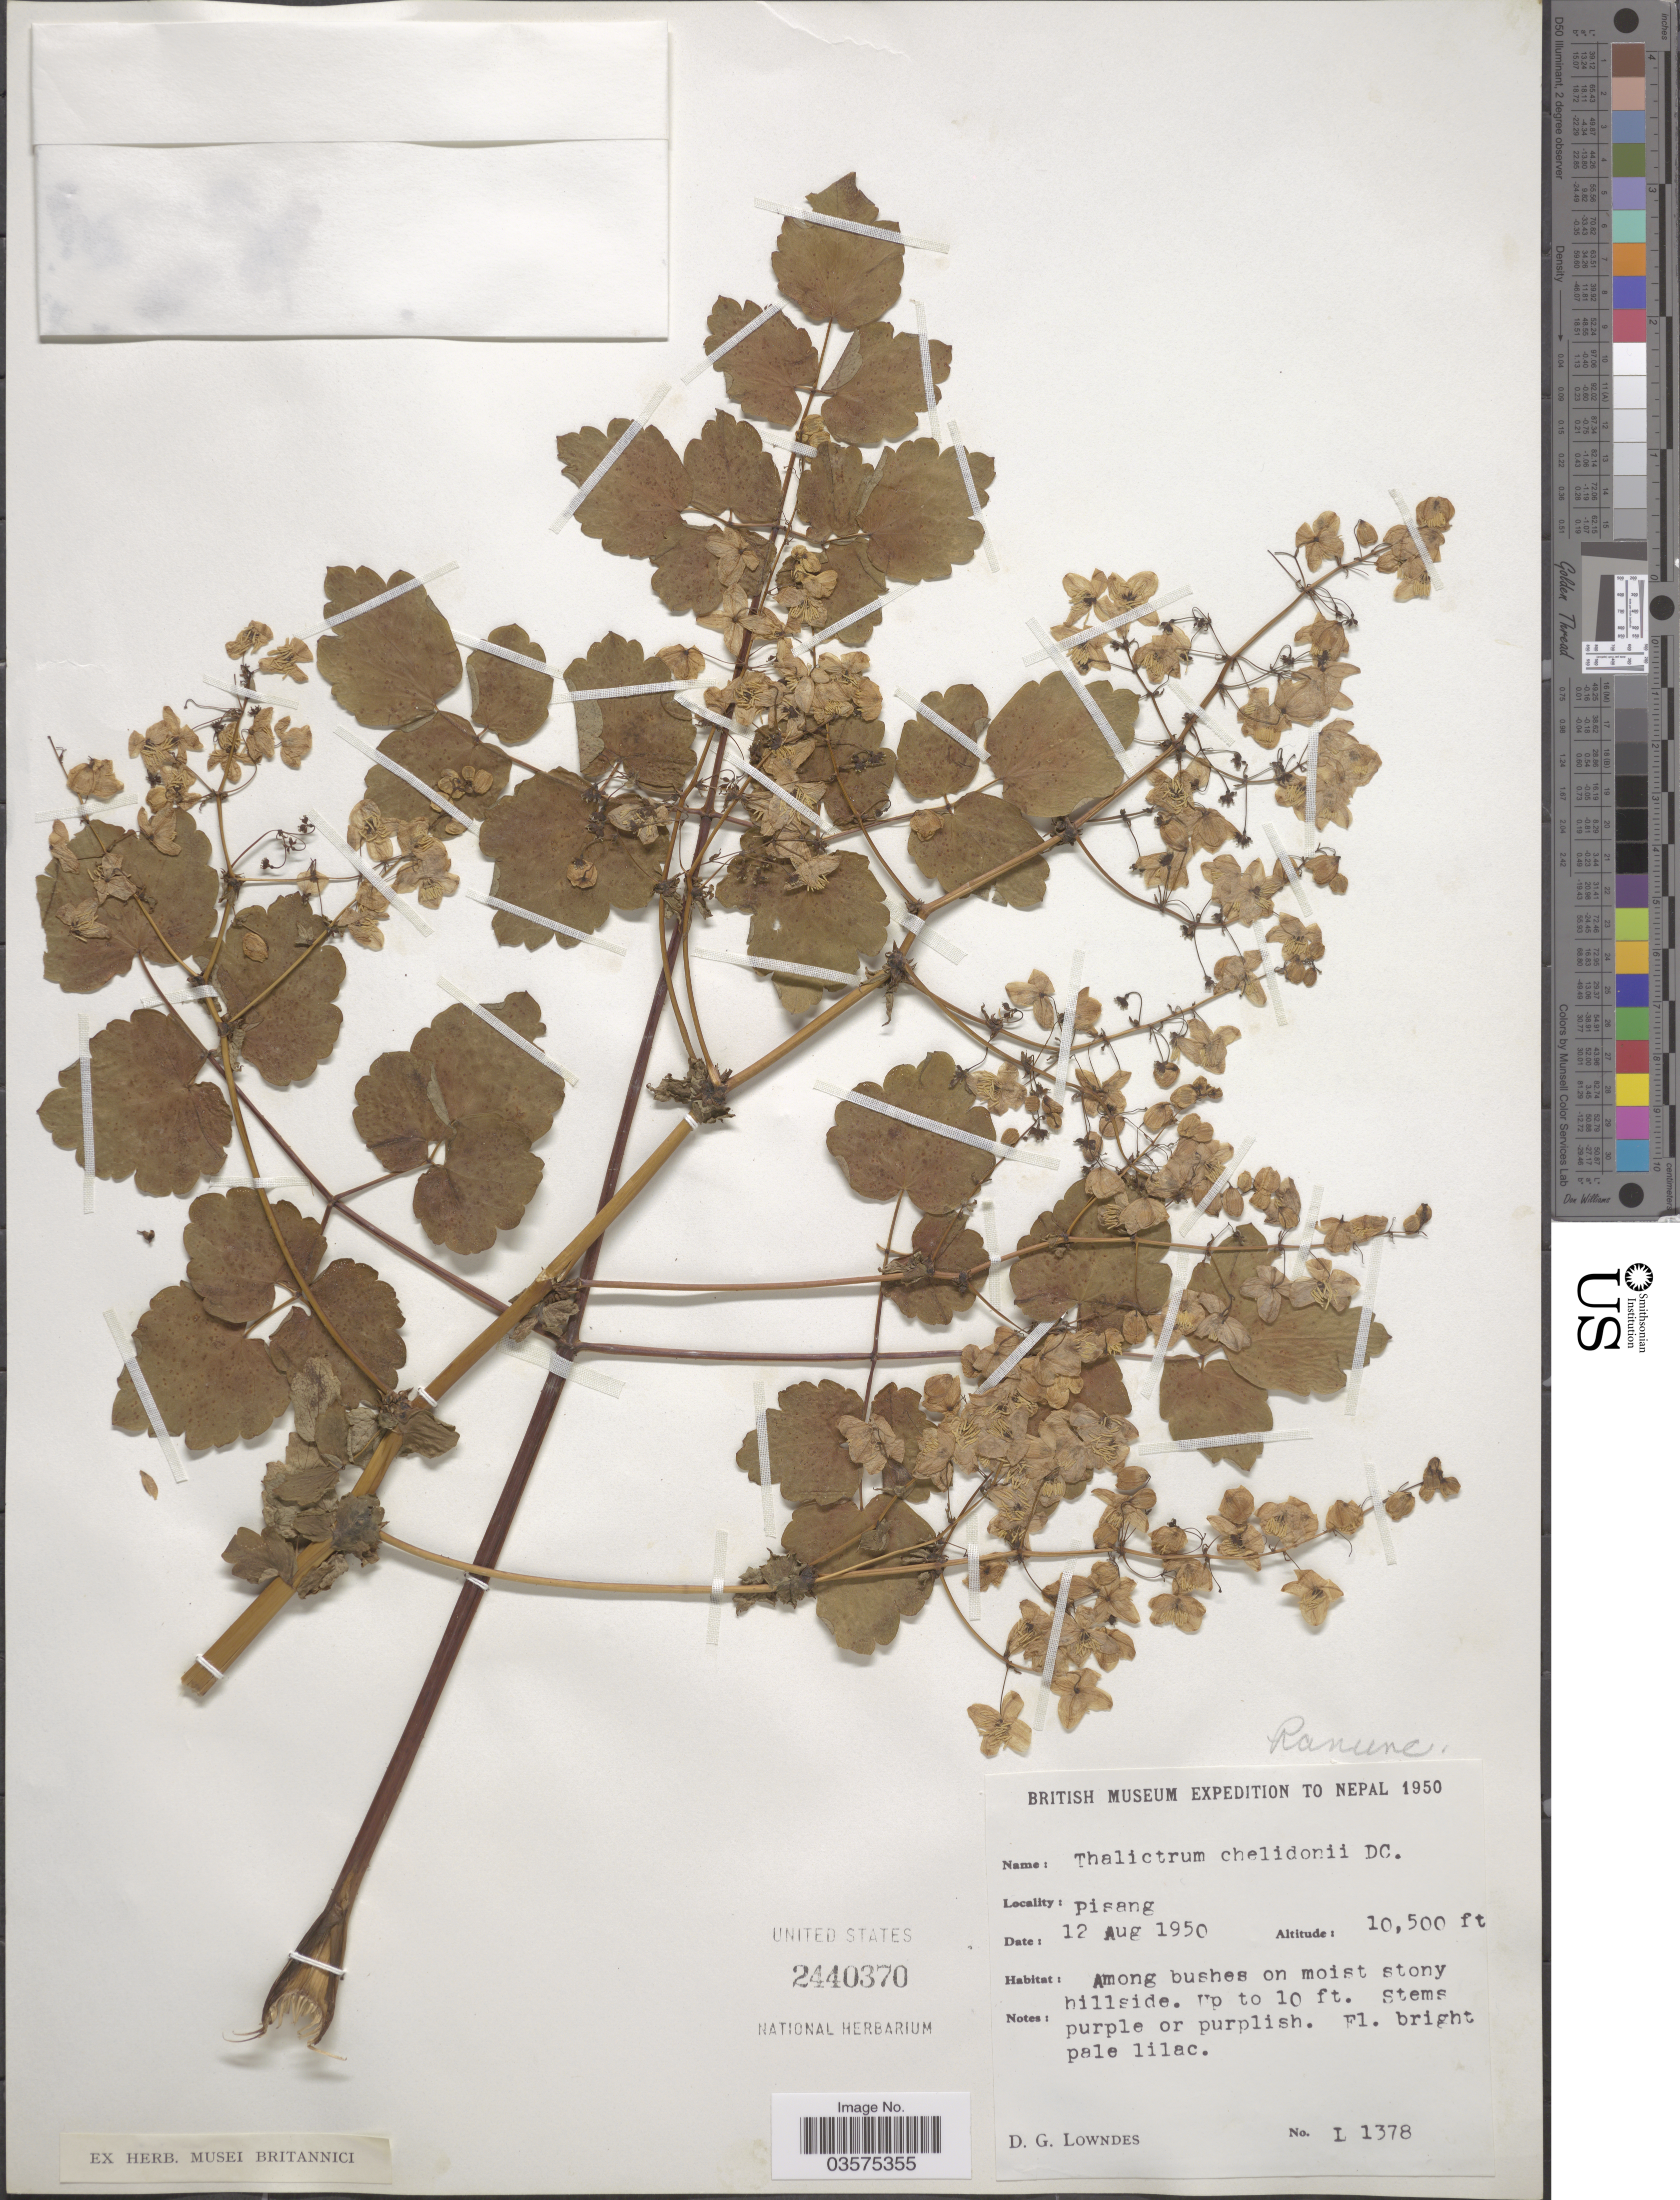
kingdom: Plantae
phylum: Tracheophyta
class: Magnoliopsida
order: Ranunculales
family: Ranunculaceae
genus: Thalictrum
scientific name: Thalictrum chelidonii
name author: DC.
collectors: D. Lowndes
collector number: L1378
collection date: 1950-08-12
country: Nepal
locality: Nepal, Pisang.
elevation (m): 3200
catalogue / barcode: US 2440370